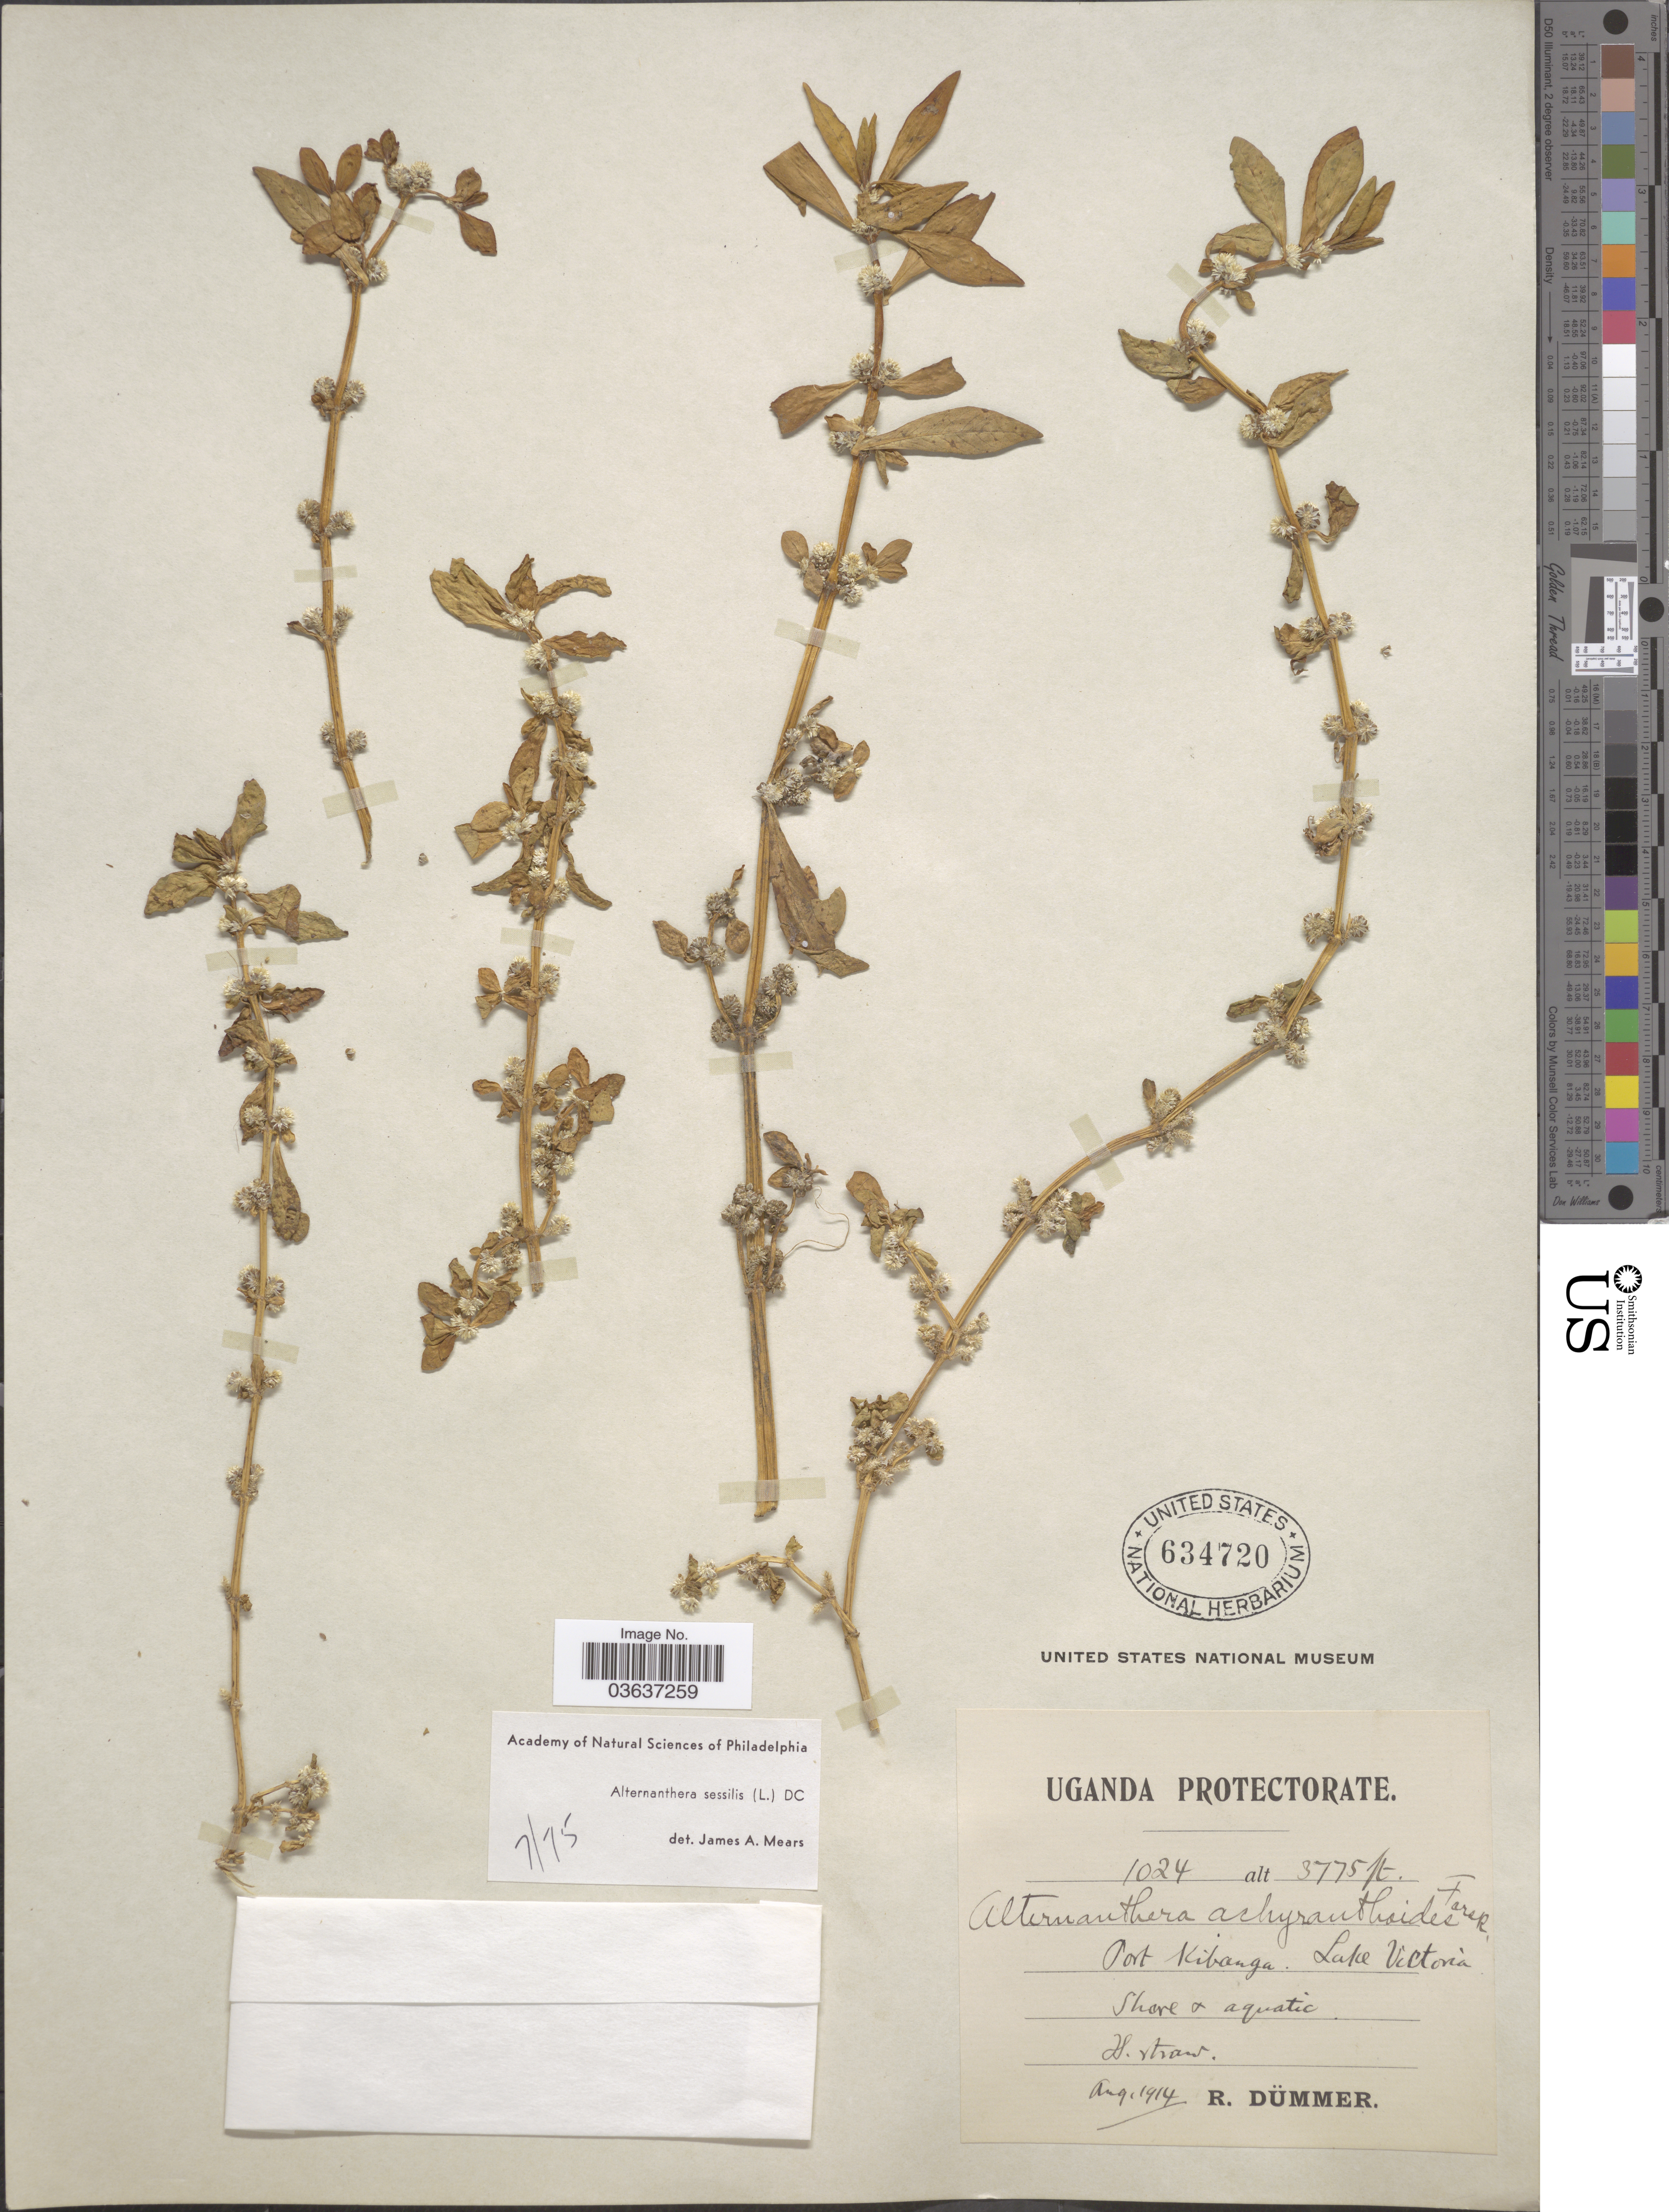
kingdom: Plantae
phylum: Tracheophyta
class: Magnoliopsida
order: Caryophyllales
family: Amaranthaceae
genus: Alternanthera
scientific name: Alternanthera sessilis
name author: (L.) DC.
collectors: R. A. Dümmer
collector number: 1024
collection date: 1914-08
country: Uganda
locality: Uganda Protectorate. Port Kibanga. Lake Victoria.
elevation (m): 1151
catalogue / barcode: US 634720